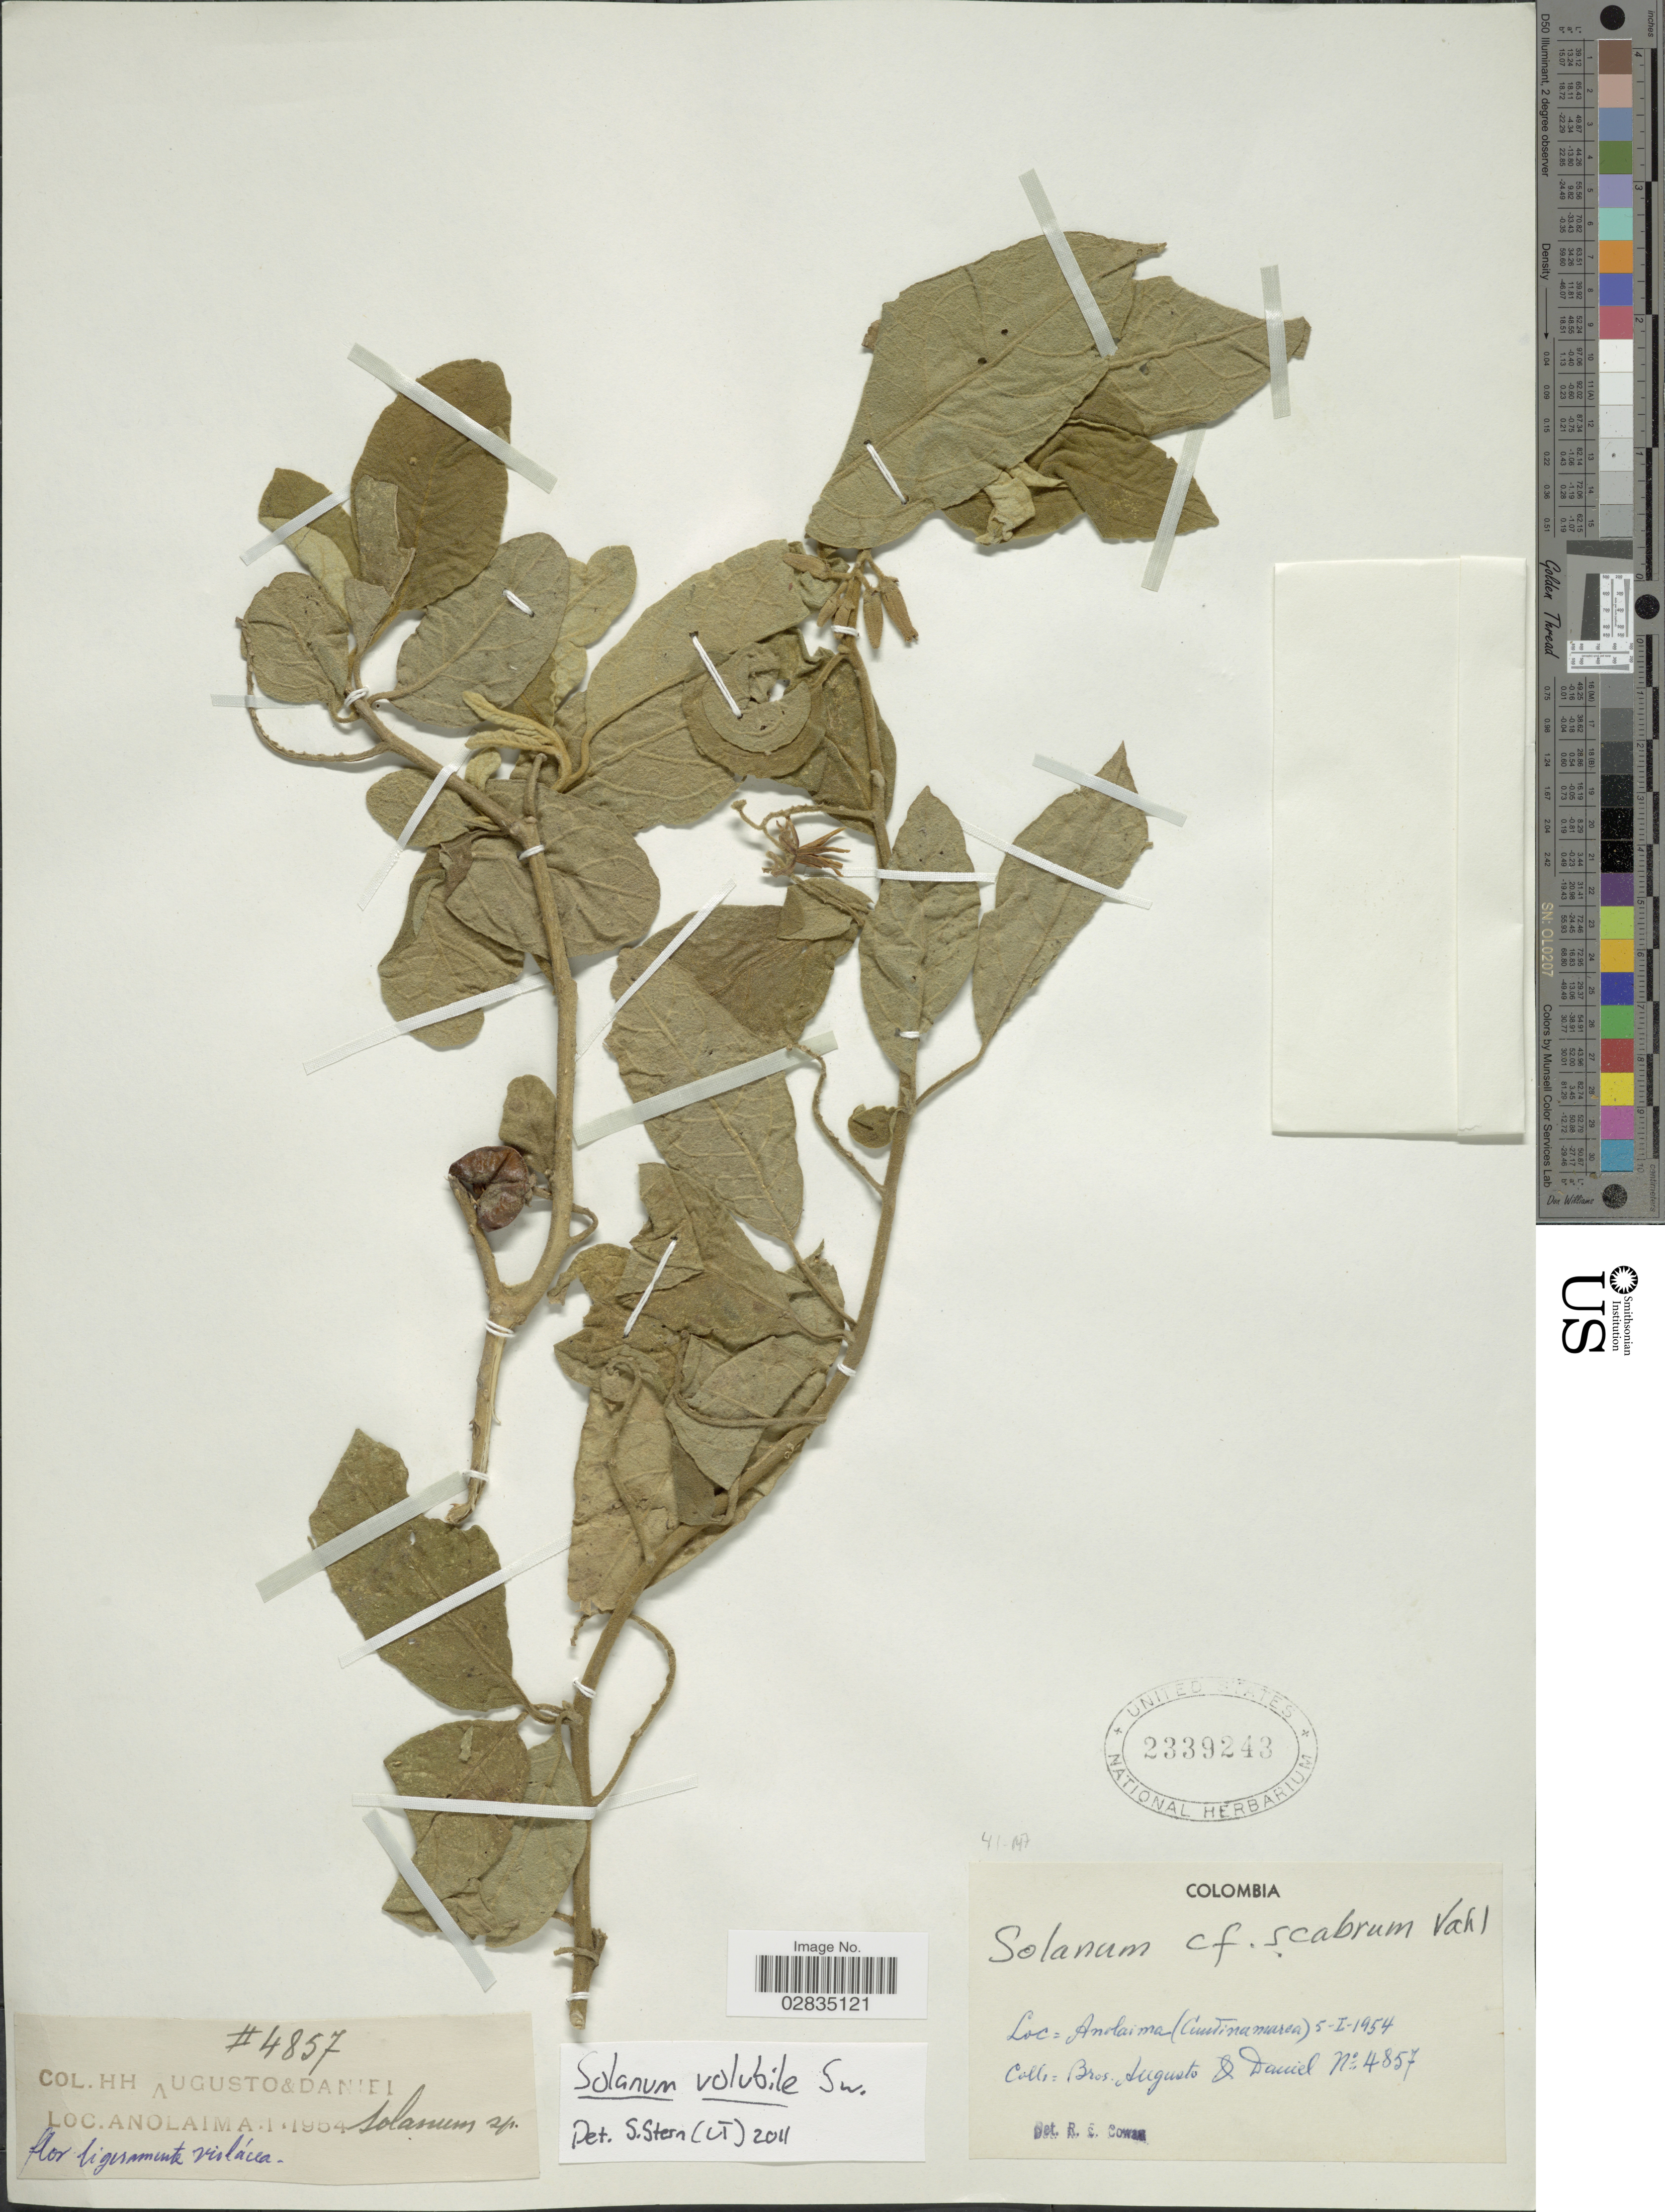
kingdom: Plantae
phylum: Tracheophyta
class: Magnoliopsida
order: Solanales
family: Solanaceae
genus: Solanum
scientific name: Solanum volubile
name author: Sw.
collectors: H. Augusto & -. Daniel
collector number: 4857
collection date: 1954-01-05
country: Colombia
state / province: Cundinamarca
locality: Anolaima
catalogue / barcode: US 2339243